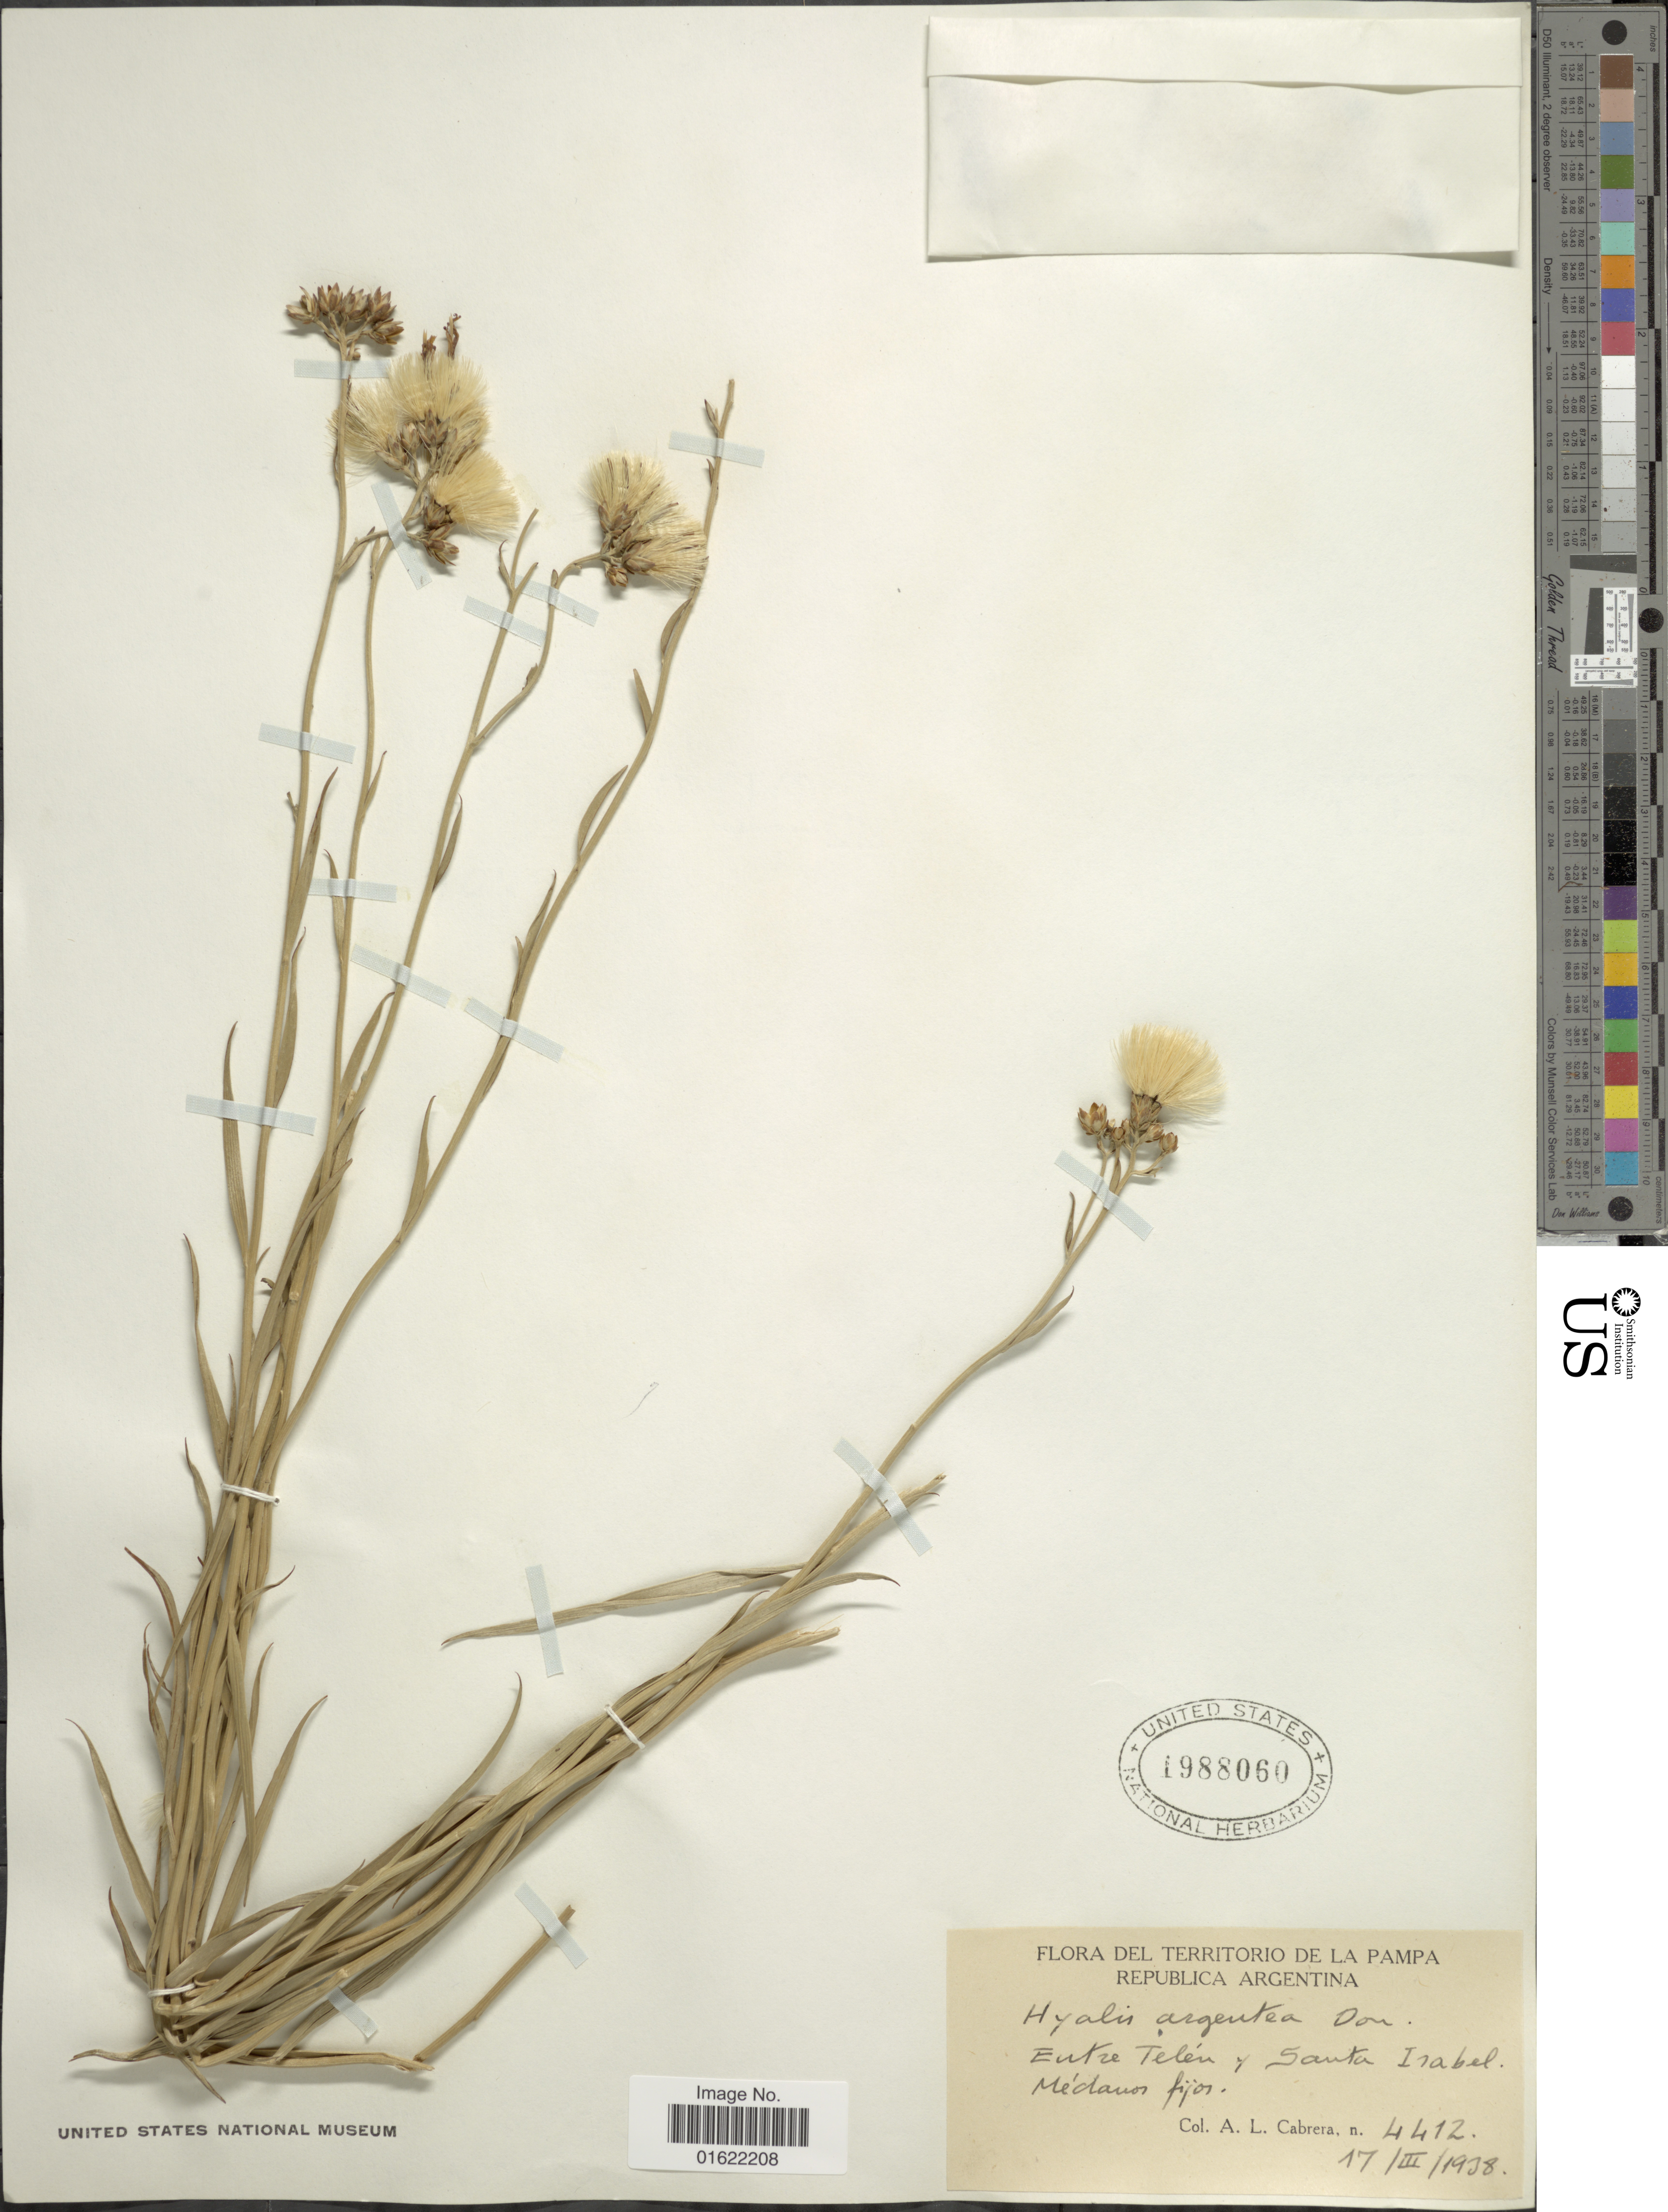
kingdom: Plantae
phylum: Tracheophyta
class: Magnoliopsida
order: Asterales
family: Asteraceae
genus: Hyalis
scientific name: Hyalis argentea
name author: D. Don ex Hook. & Arn.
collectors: A. L. Cabrera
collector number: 4412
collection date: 1938-03-17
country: Argentina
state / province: La Pampa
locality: Del Territorio de La Pampa. Entre Telen y Santa Isabel.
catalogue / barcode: US 1988060